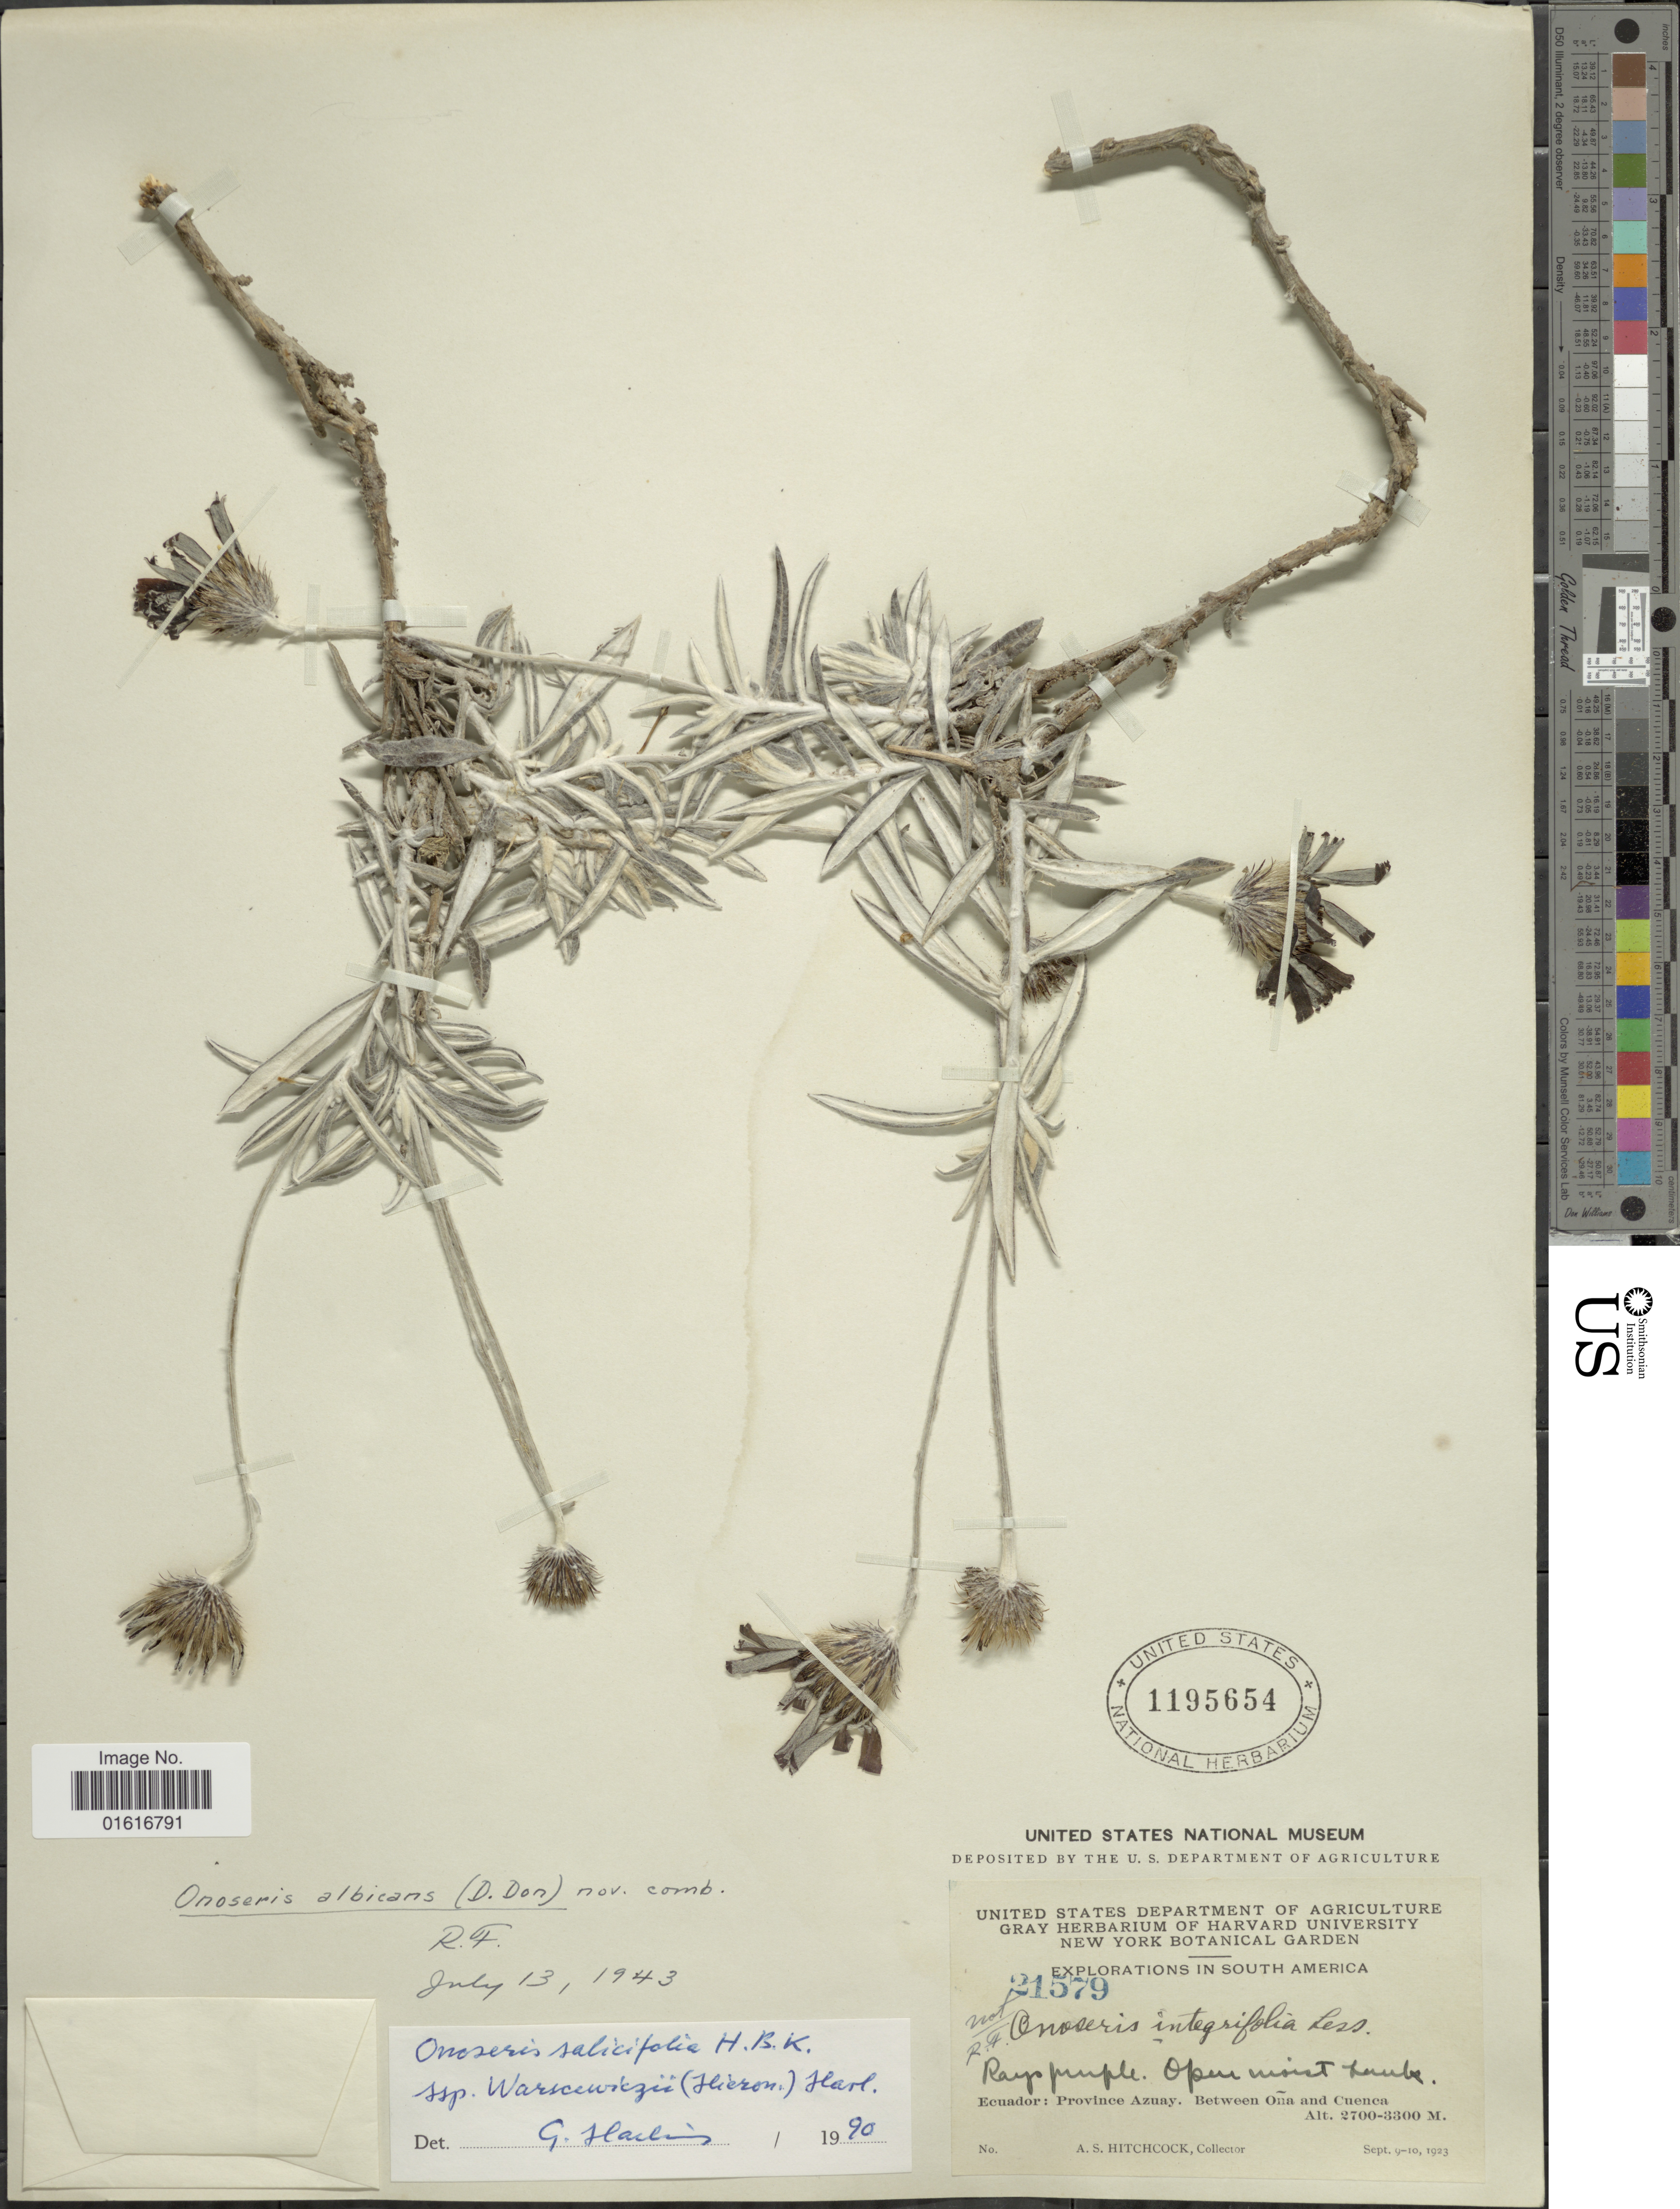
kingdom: Plantae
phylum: Tracheophyta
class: Magnoliopsida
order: Asterales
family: Asteraceae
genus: Onoseris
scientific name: Onoseris salicifolia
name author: Kunth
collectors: A. S. Hitchcock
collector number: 21579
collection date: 1923-09-09/1923-09-10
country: Ecuador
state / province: Azuay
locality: Between Ona and Cuenca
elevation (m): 2700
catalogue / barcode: US 1195654